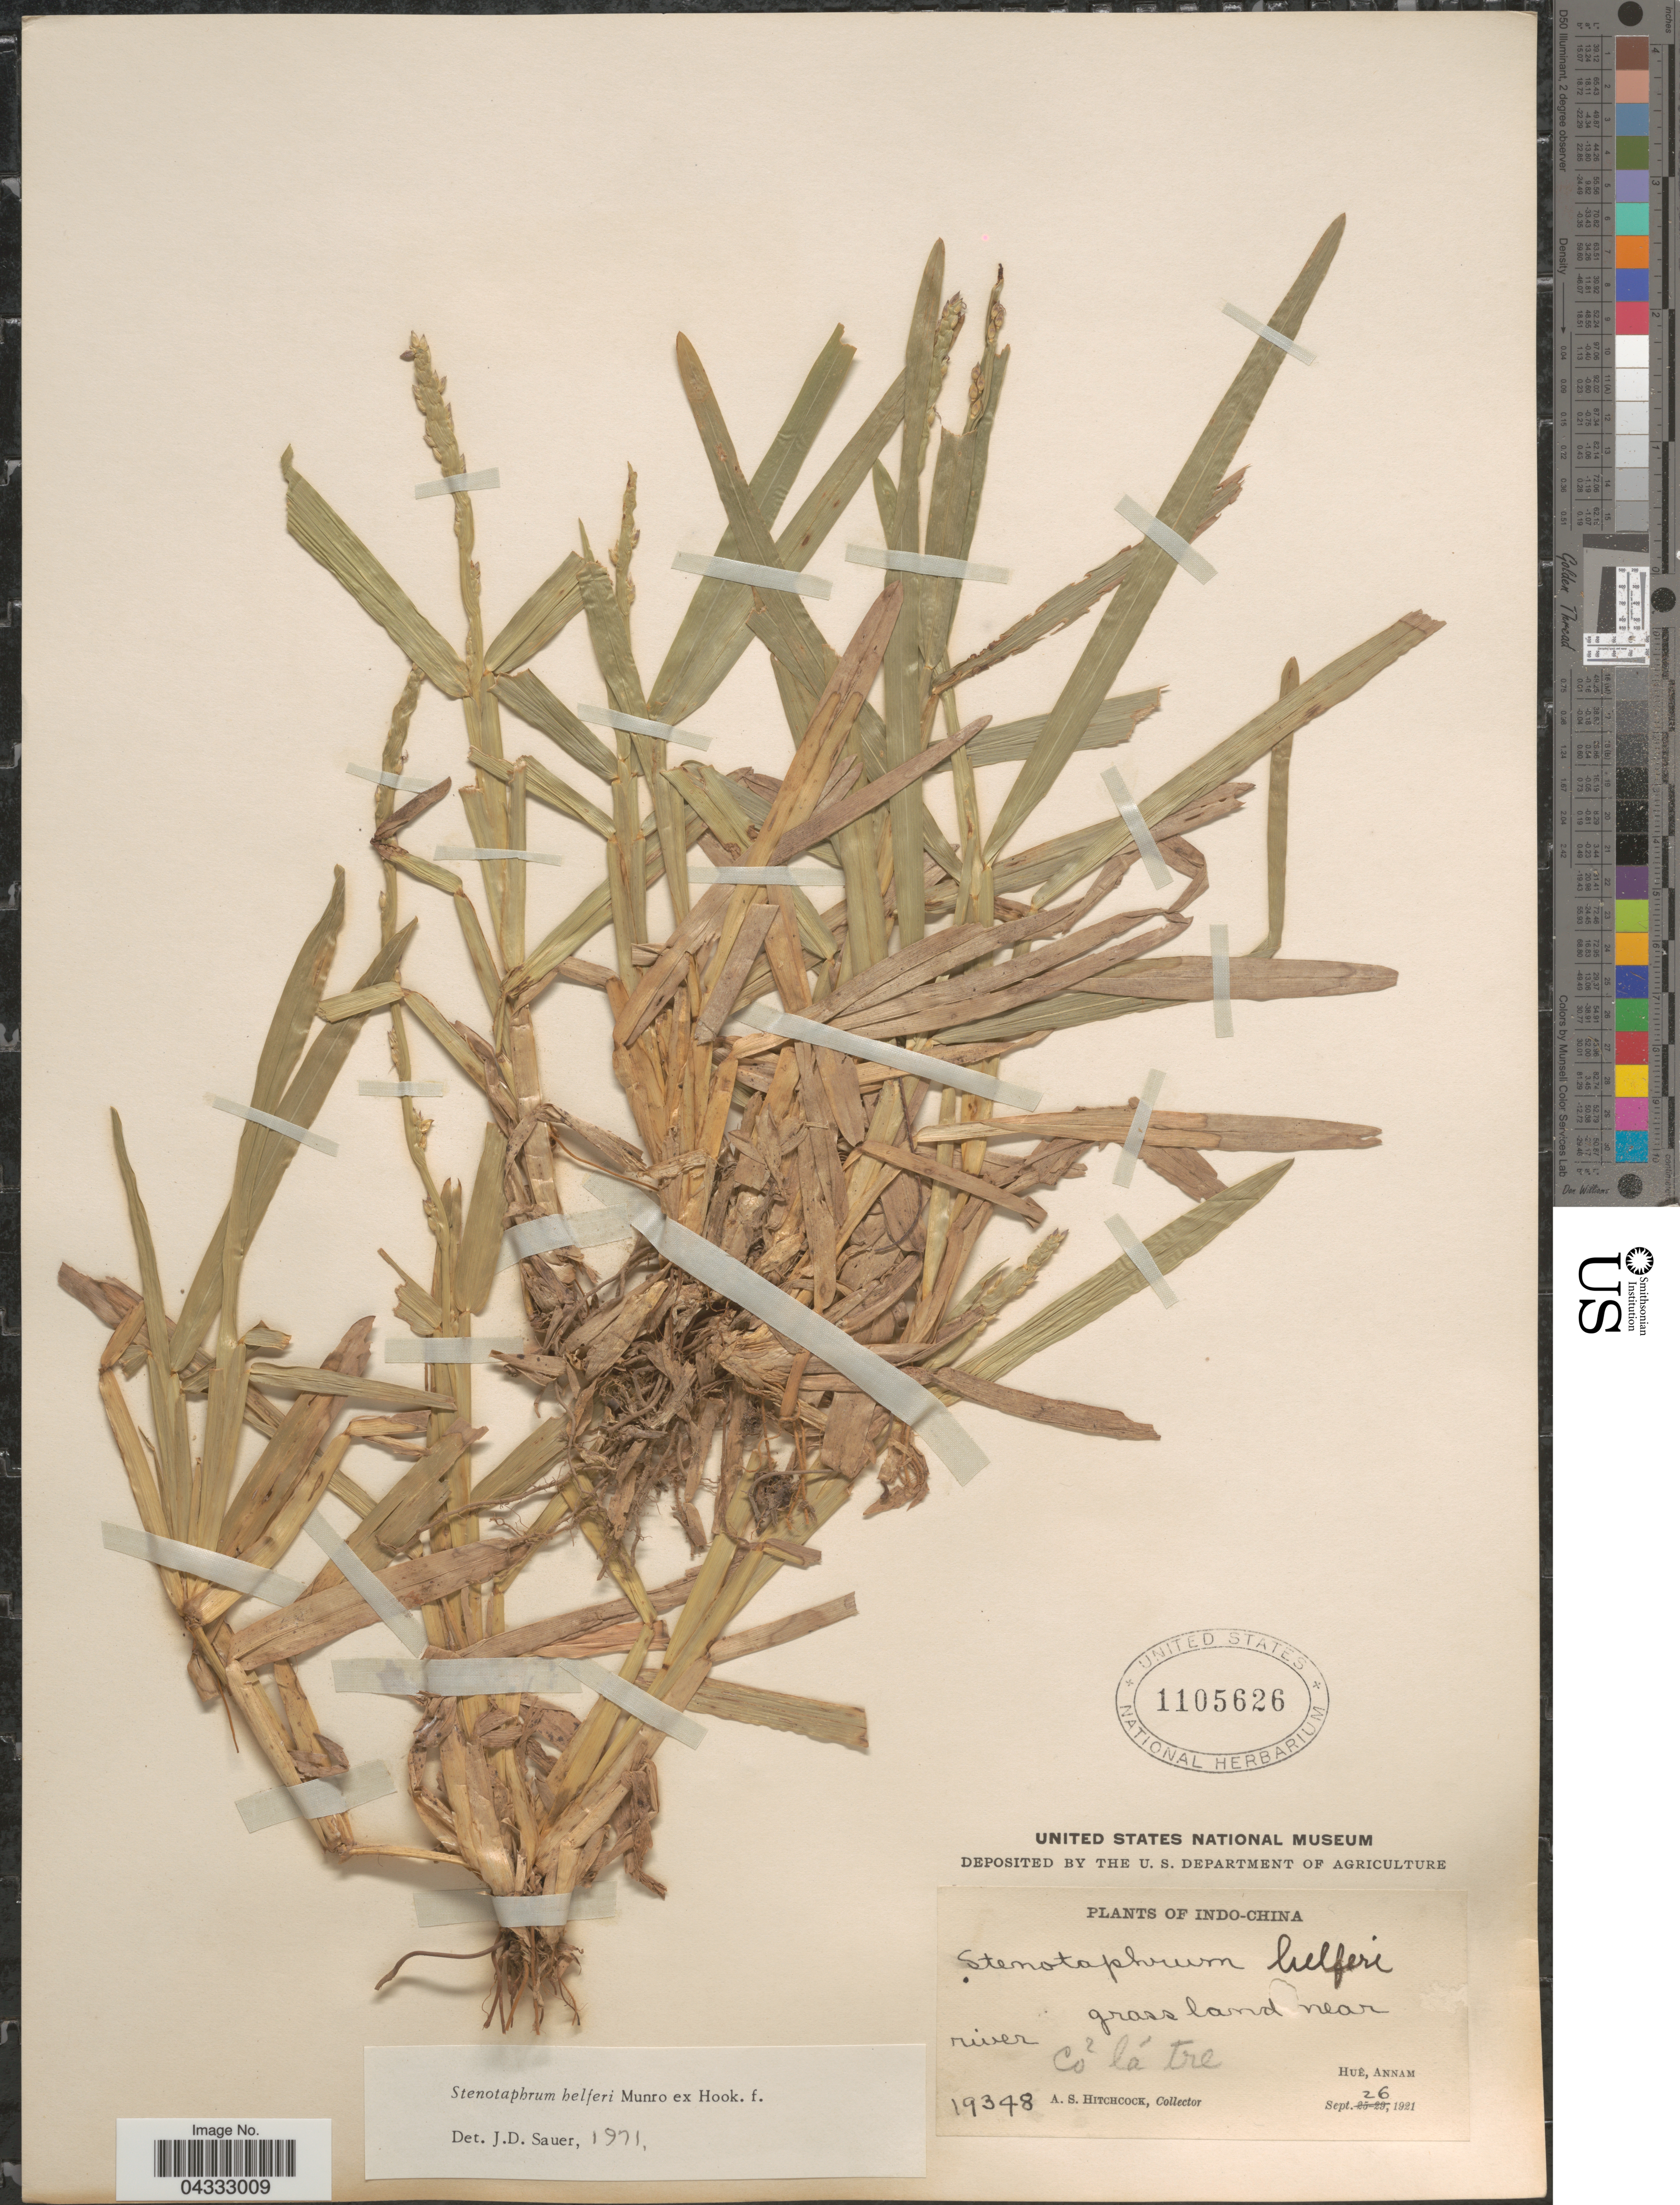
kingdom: Plantae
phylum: Tracheophyta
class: Liliopsida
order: Poales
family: Poaceae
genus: Stenotaphrum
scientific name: Stenotaphrum helferi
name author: Munro ex Hook. f.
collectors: A. S. Hitchcock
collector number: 19348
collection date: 1921-09-26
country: Vietnam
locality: Indo-China. Grassland near river Co lá tre. Huê, Annam.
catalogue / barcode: US 1105626